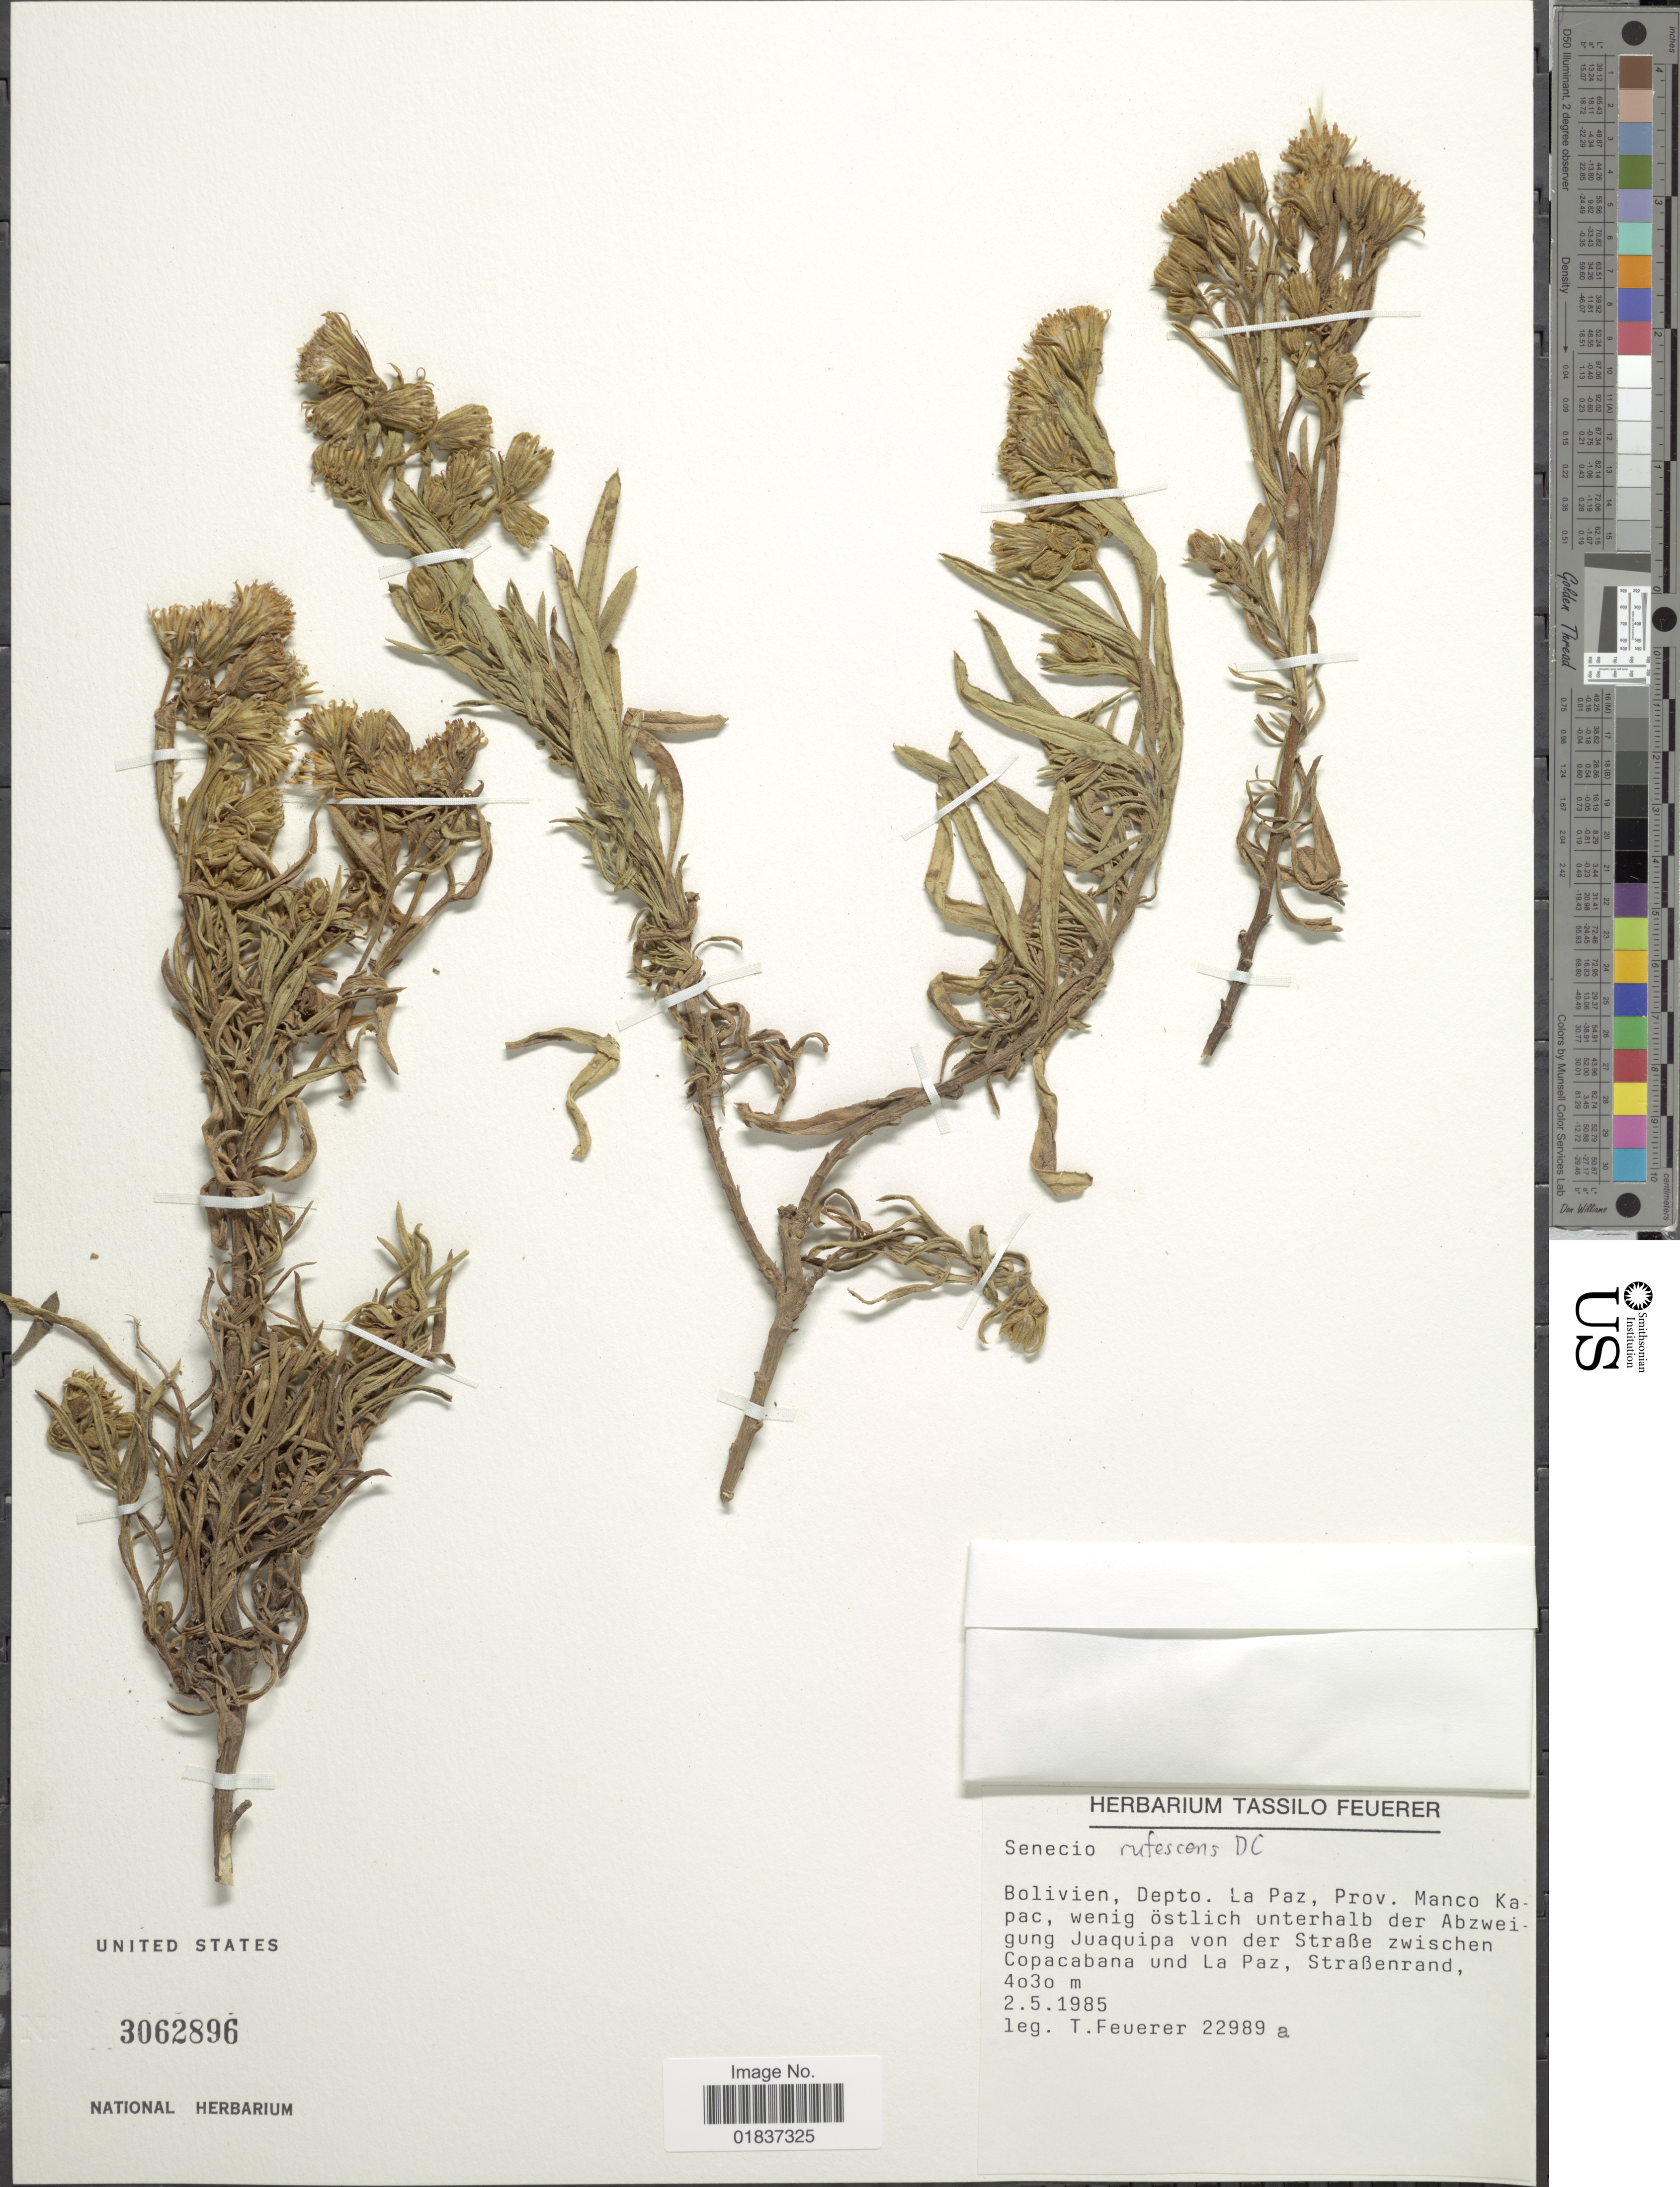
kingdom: Plantae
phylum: Tracheophyta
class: Magnoliopsida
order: Asterales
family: Asteraceae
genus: Senecio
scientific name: Senecio rufescens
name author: DC.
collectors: T. Feuerer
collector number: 22989a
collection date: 1985-05-02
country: Bolivia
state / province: La Paz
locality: Depto. La Paz, Prov. Manco Kapac, wenig ostlcih unterhalb der Abzweigung Juaquipa vond der Straße zwischen Copacabana und La Paz, Straßenrand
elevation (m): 4030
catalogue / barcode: US 3062896